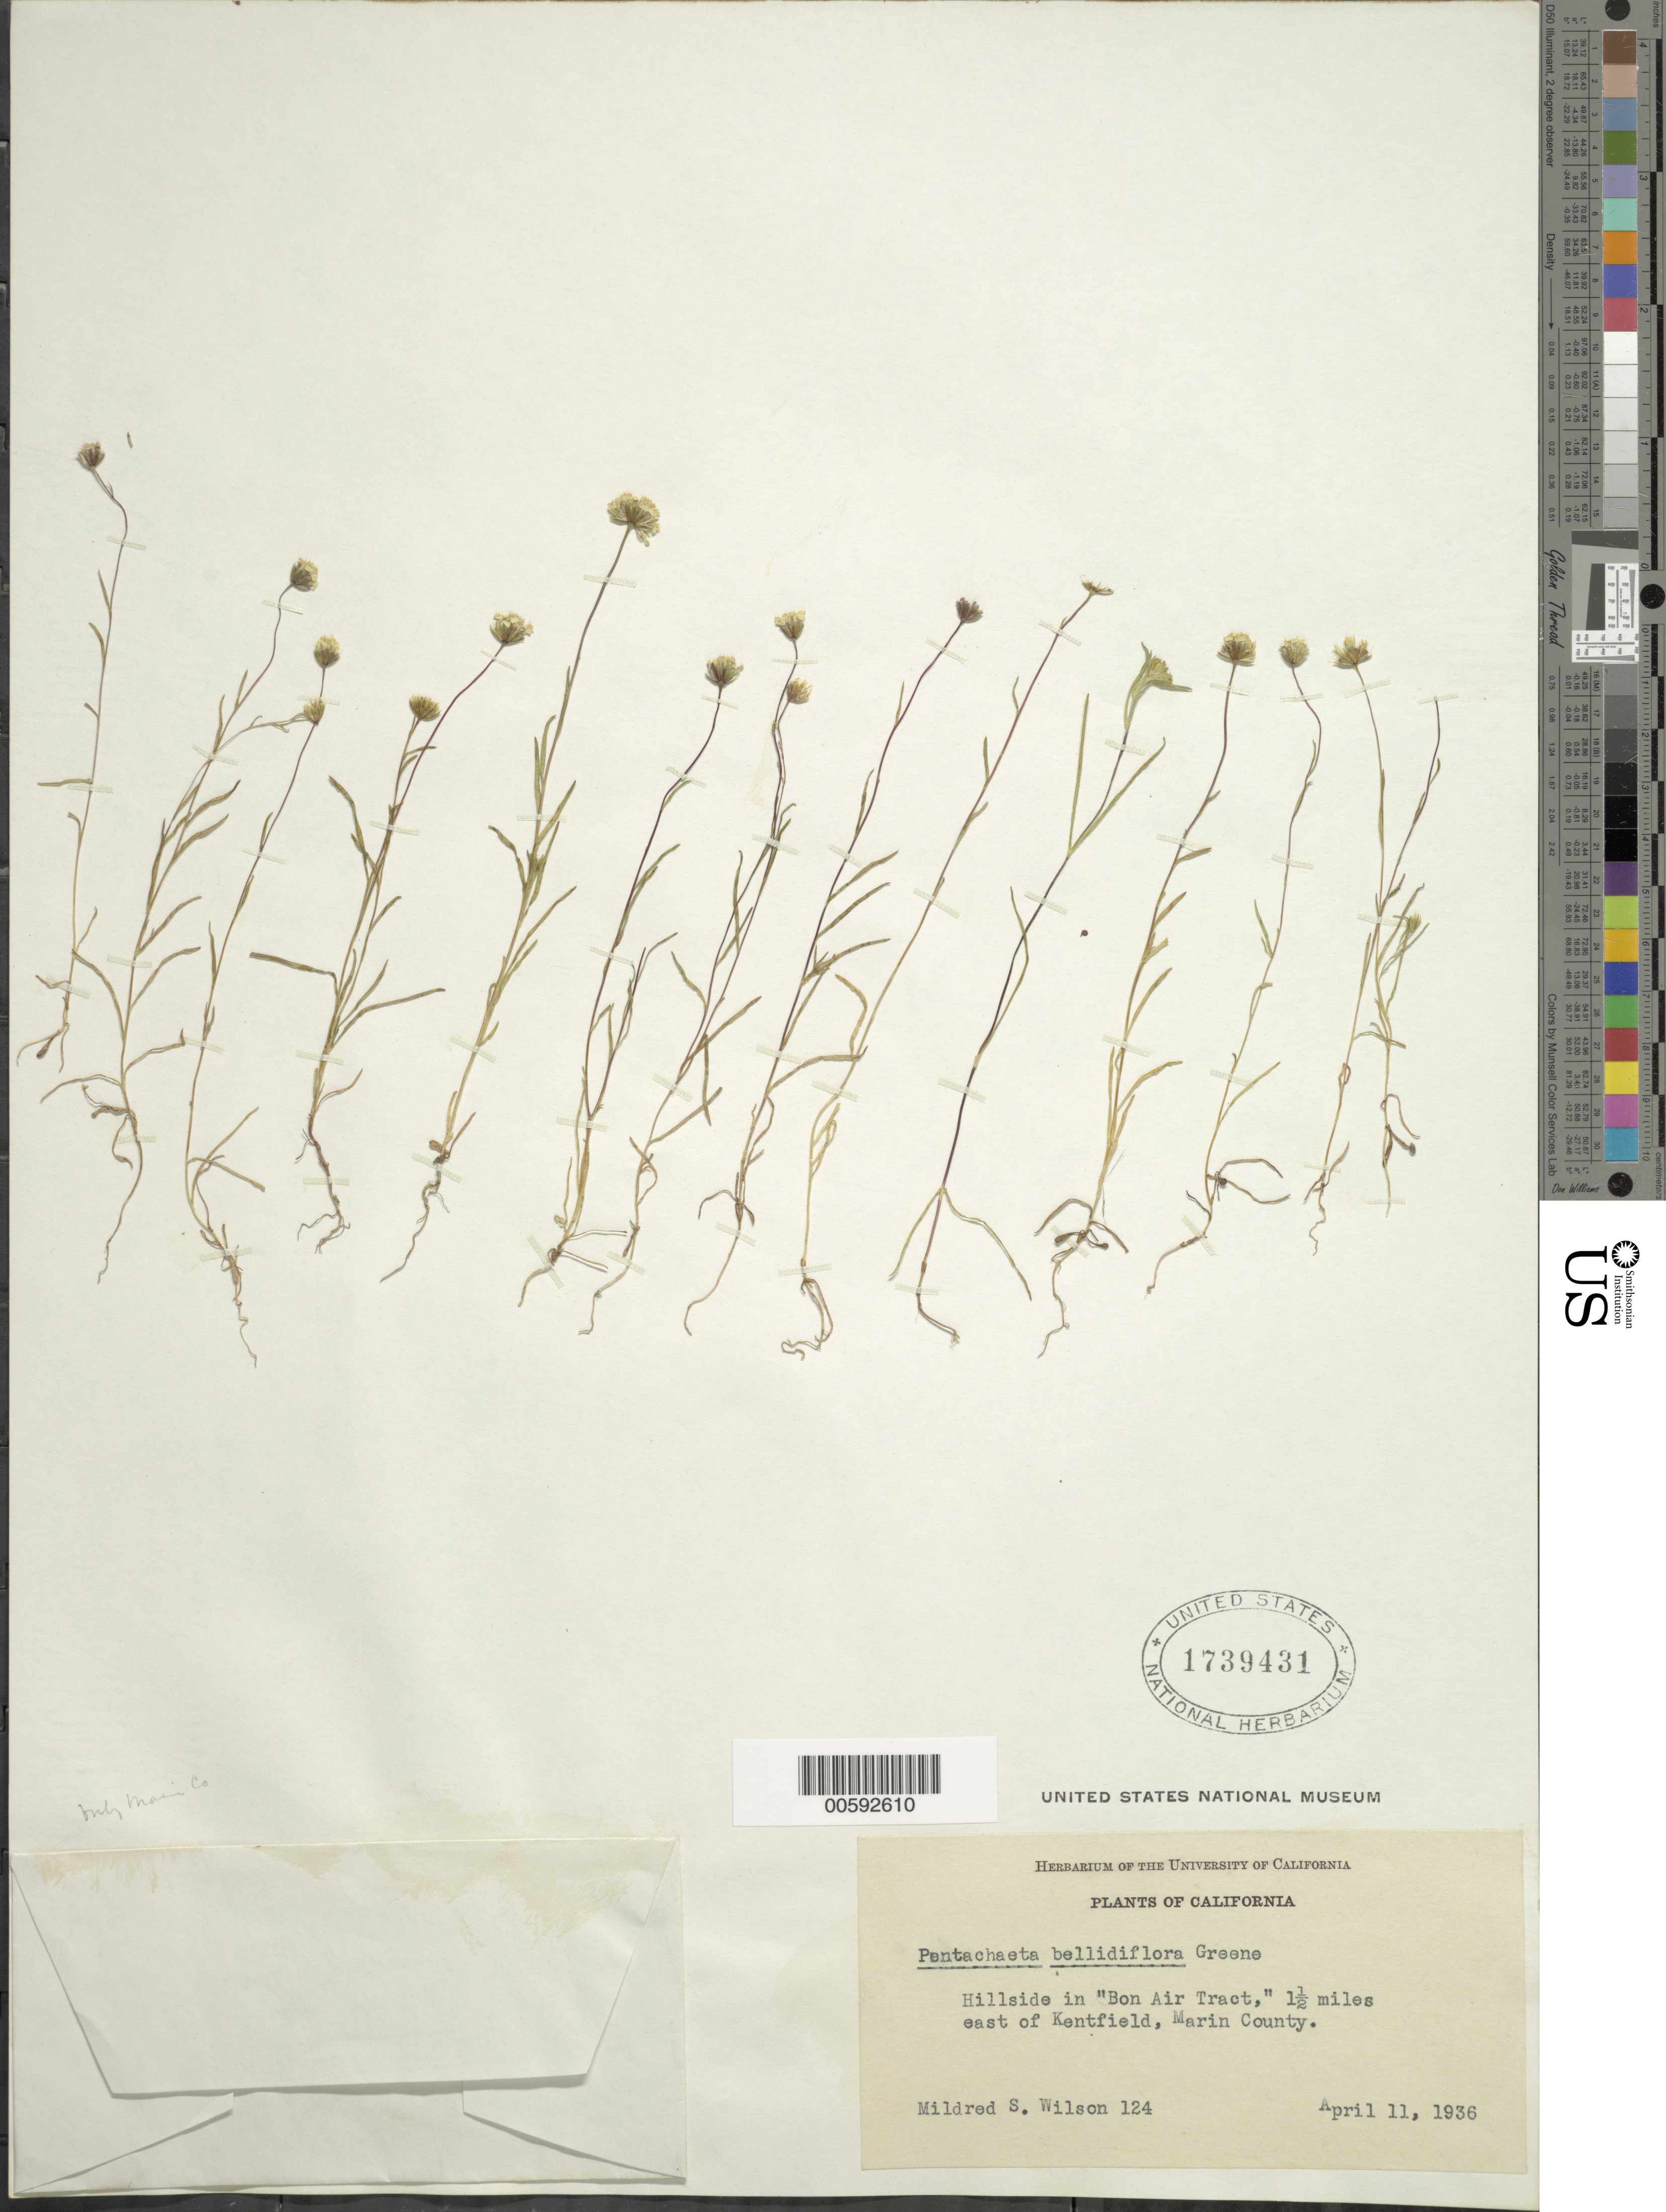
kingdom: Plantae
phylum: Tracheophyta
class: Magnoliopsida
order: Asterales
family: Asteraceae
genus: Pentachaeta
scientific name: Pentachaeta bellidiflora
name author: Greene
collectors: M. S. Wilson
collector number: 124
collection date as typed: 11 Apr 1936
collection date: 1936-04-11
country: United States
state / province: California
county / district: Marin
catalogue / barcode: US 1739431